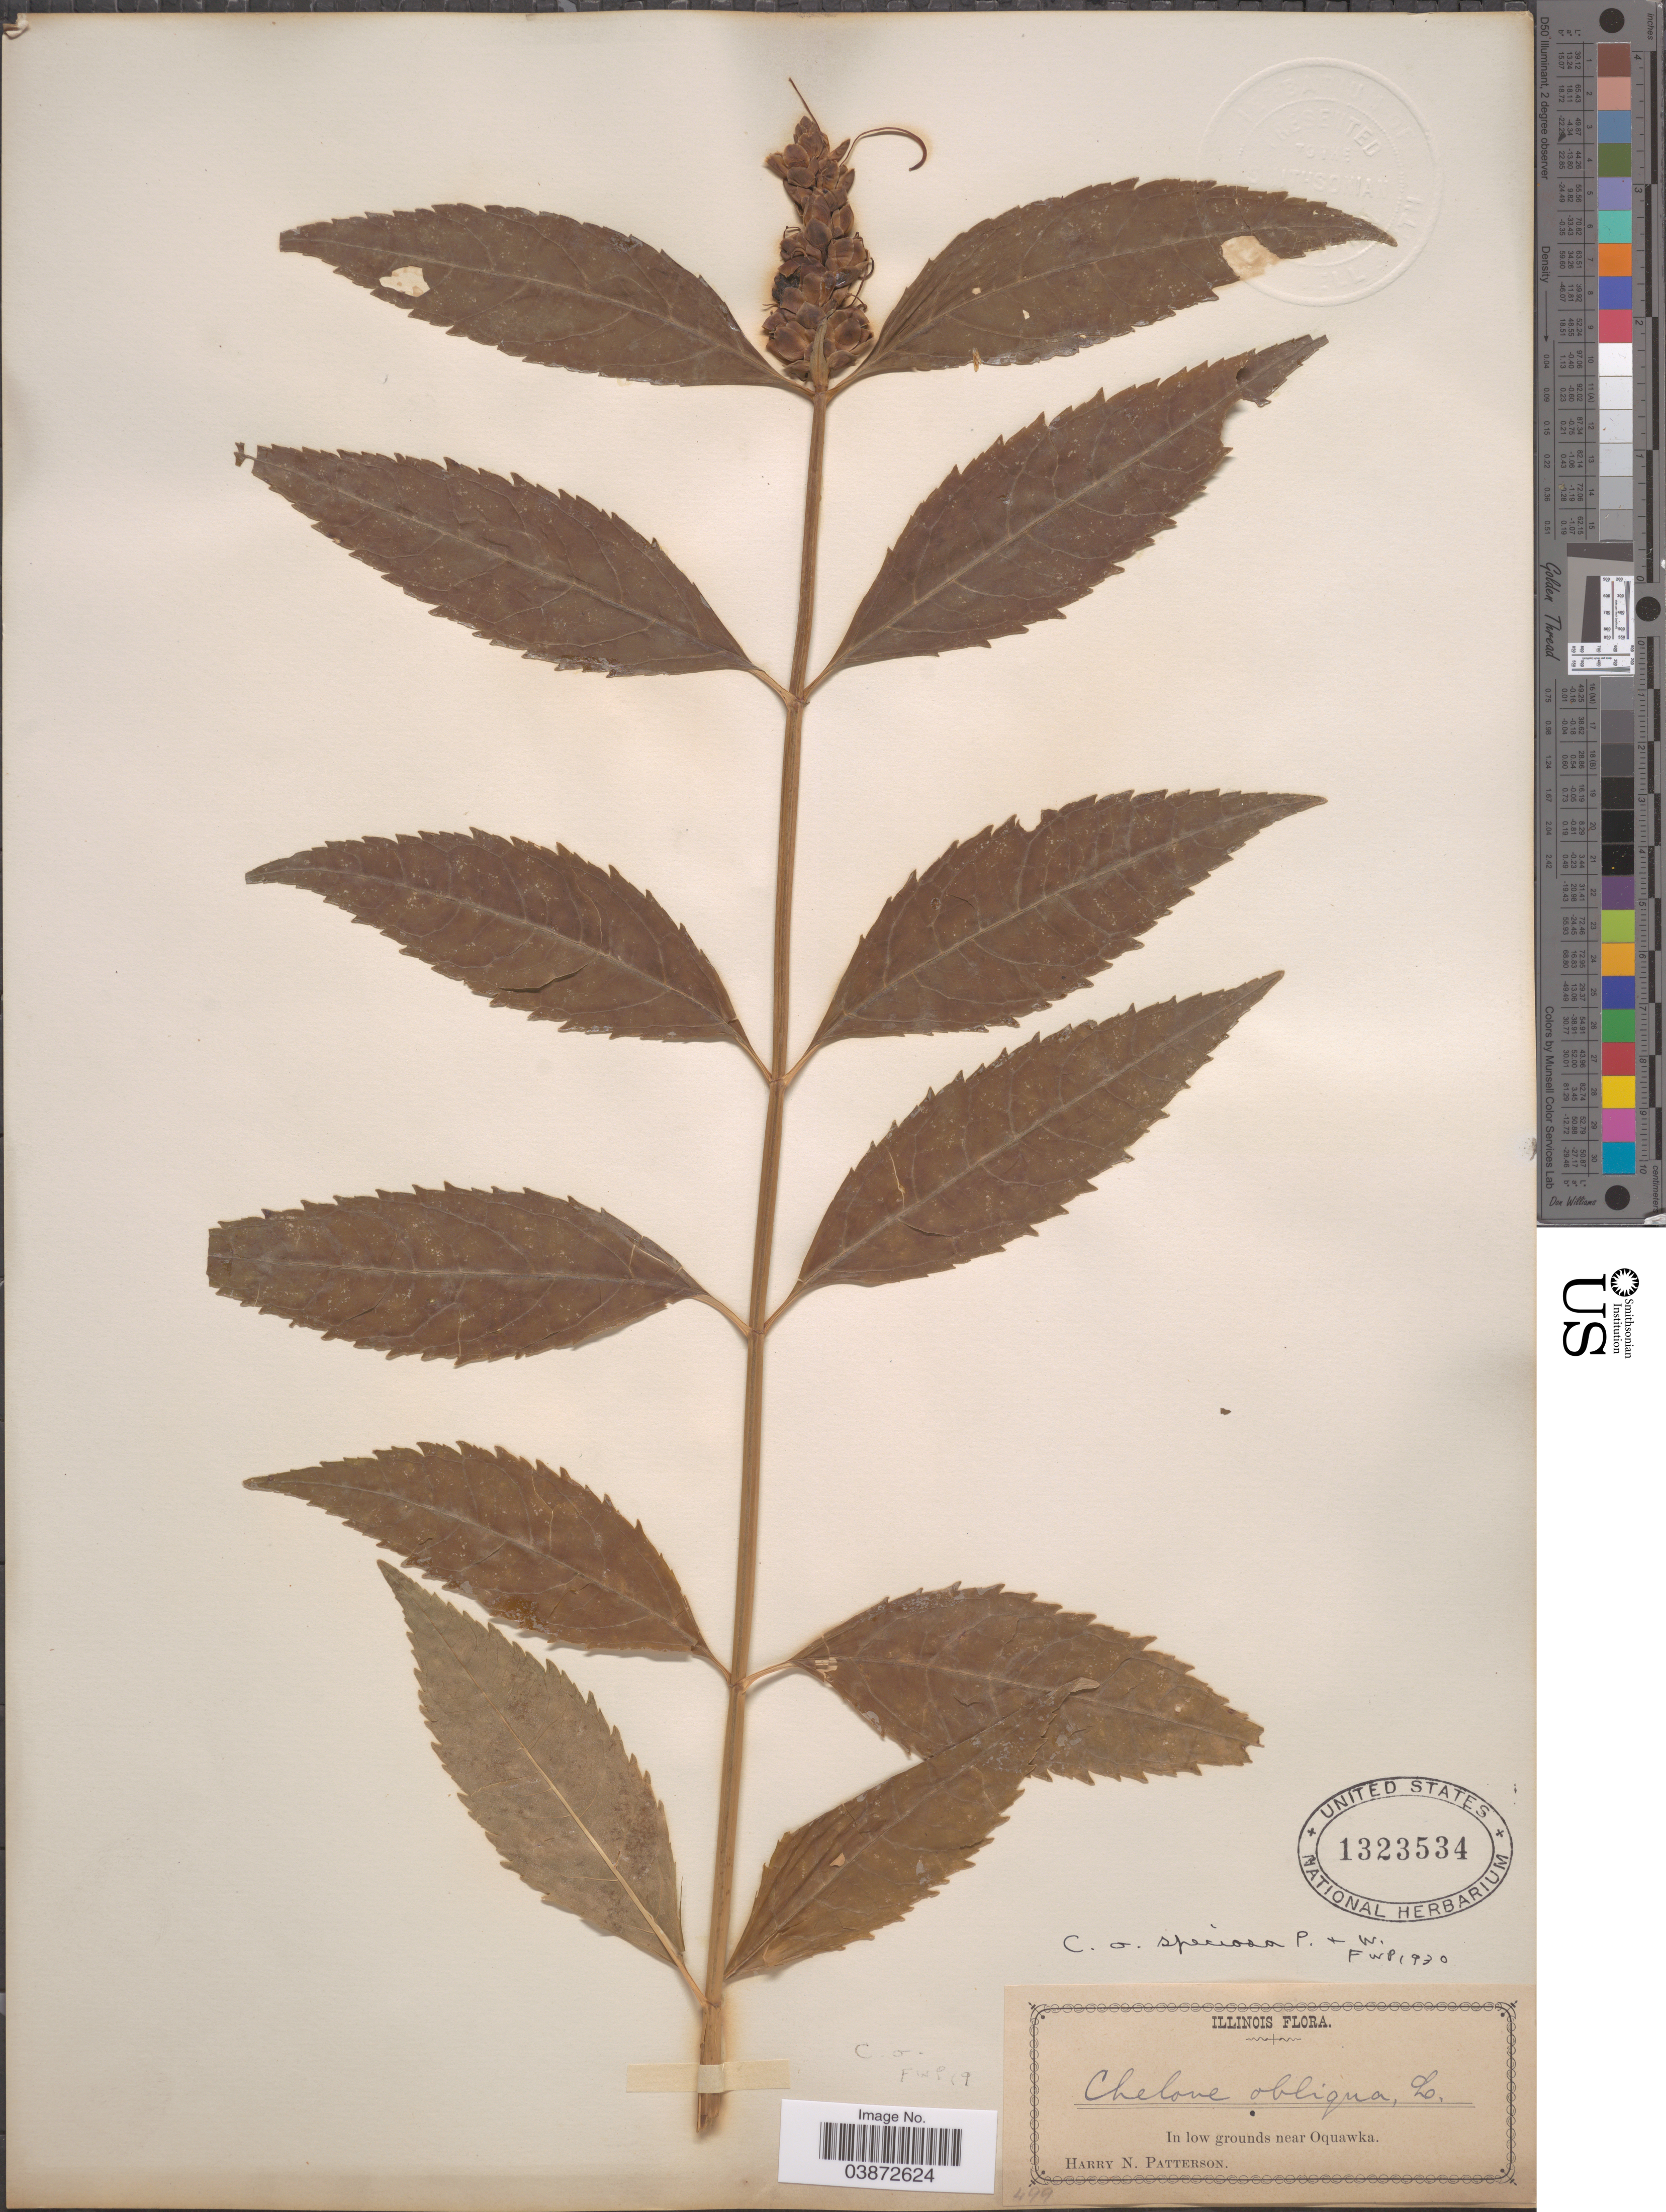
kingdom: Plantae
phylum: Tracheophyta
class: Magnoliopsida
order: Lamiales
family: Plantaginaceae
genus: Chelone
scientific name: Chelone obliqua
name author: L.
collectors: H. N. Patterson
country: United States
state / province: Illinois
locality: In low grounds near Oquawka.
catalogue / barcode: US 1323534